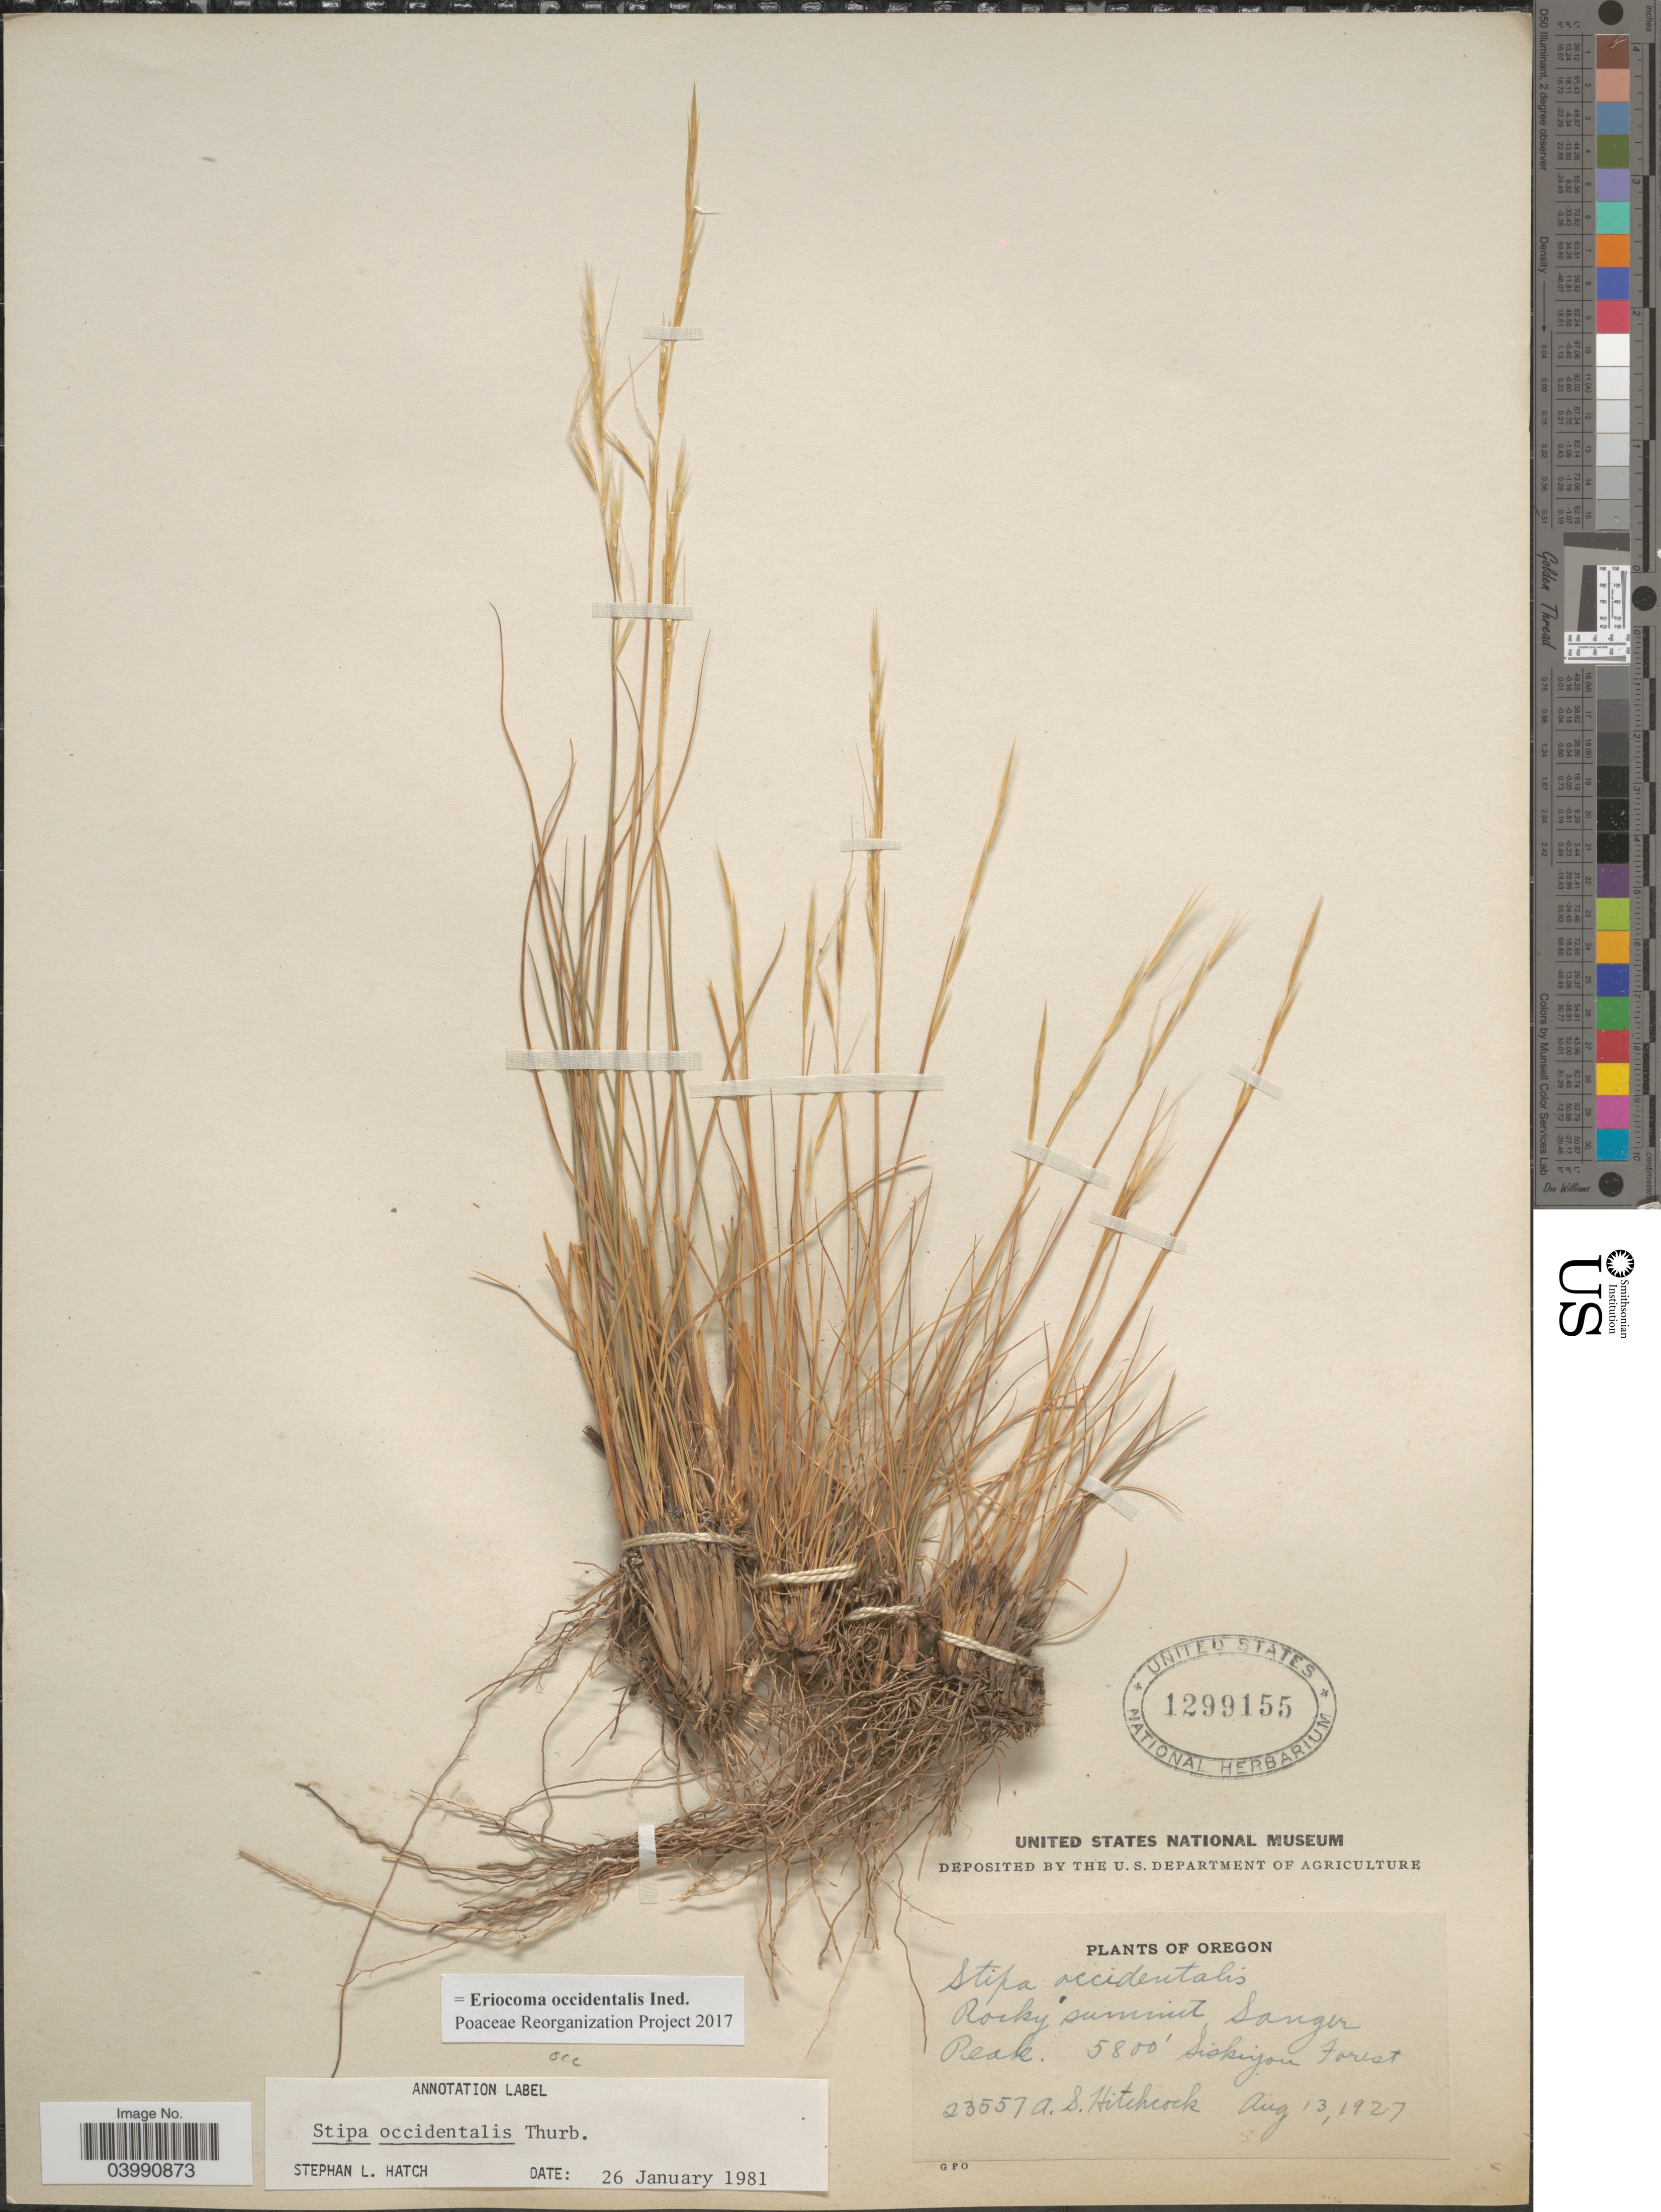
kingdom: Plantae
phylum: Tracheophyta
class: Liliopsida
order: Poales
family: Poaceae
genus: Eriocoma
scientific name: Eriocoma occidentalis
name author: (Thurb. ex S. Watson) Romasch.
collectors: A. S. Hitchcock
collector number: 23557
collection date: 1927-08-13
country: United States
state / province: Oregon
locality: Rocky summit Sanger Peak. Siskiyou Forest.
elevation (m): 1768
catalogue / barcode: US 1299155